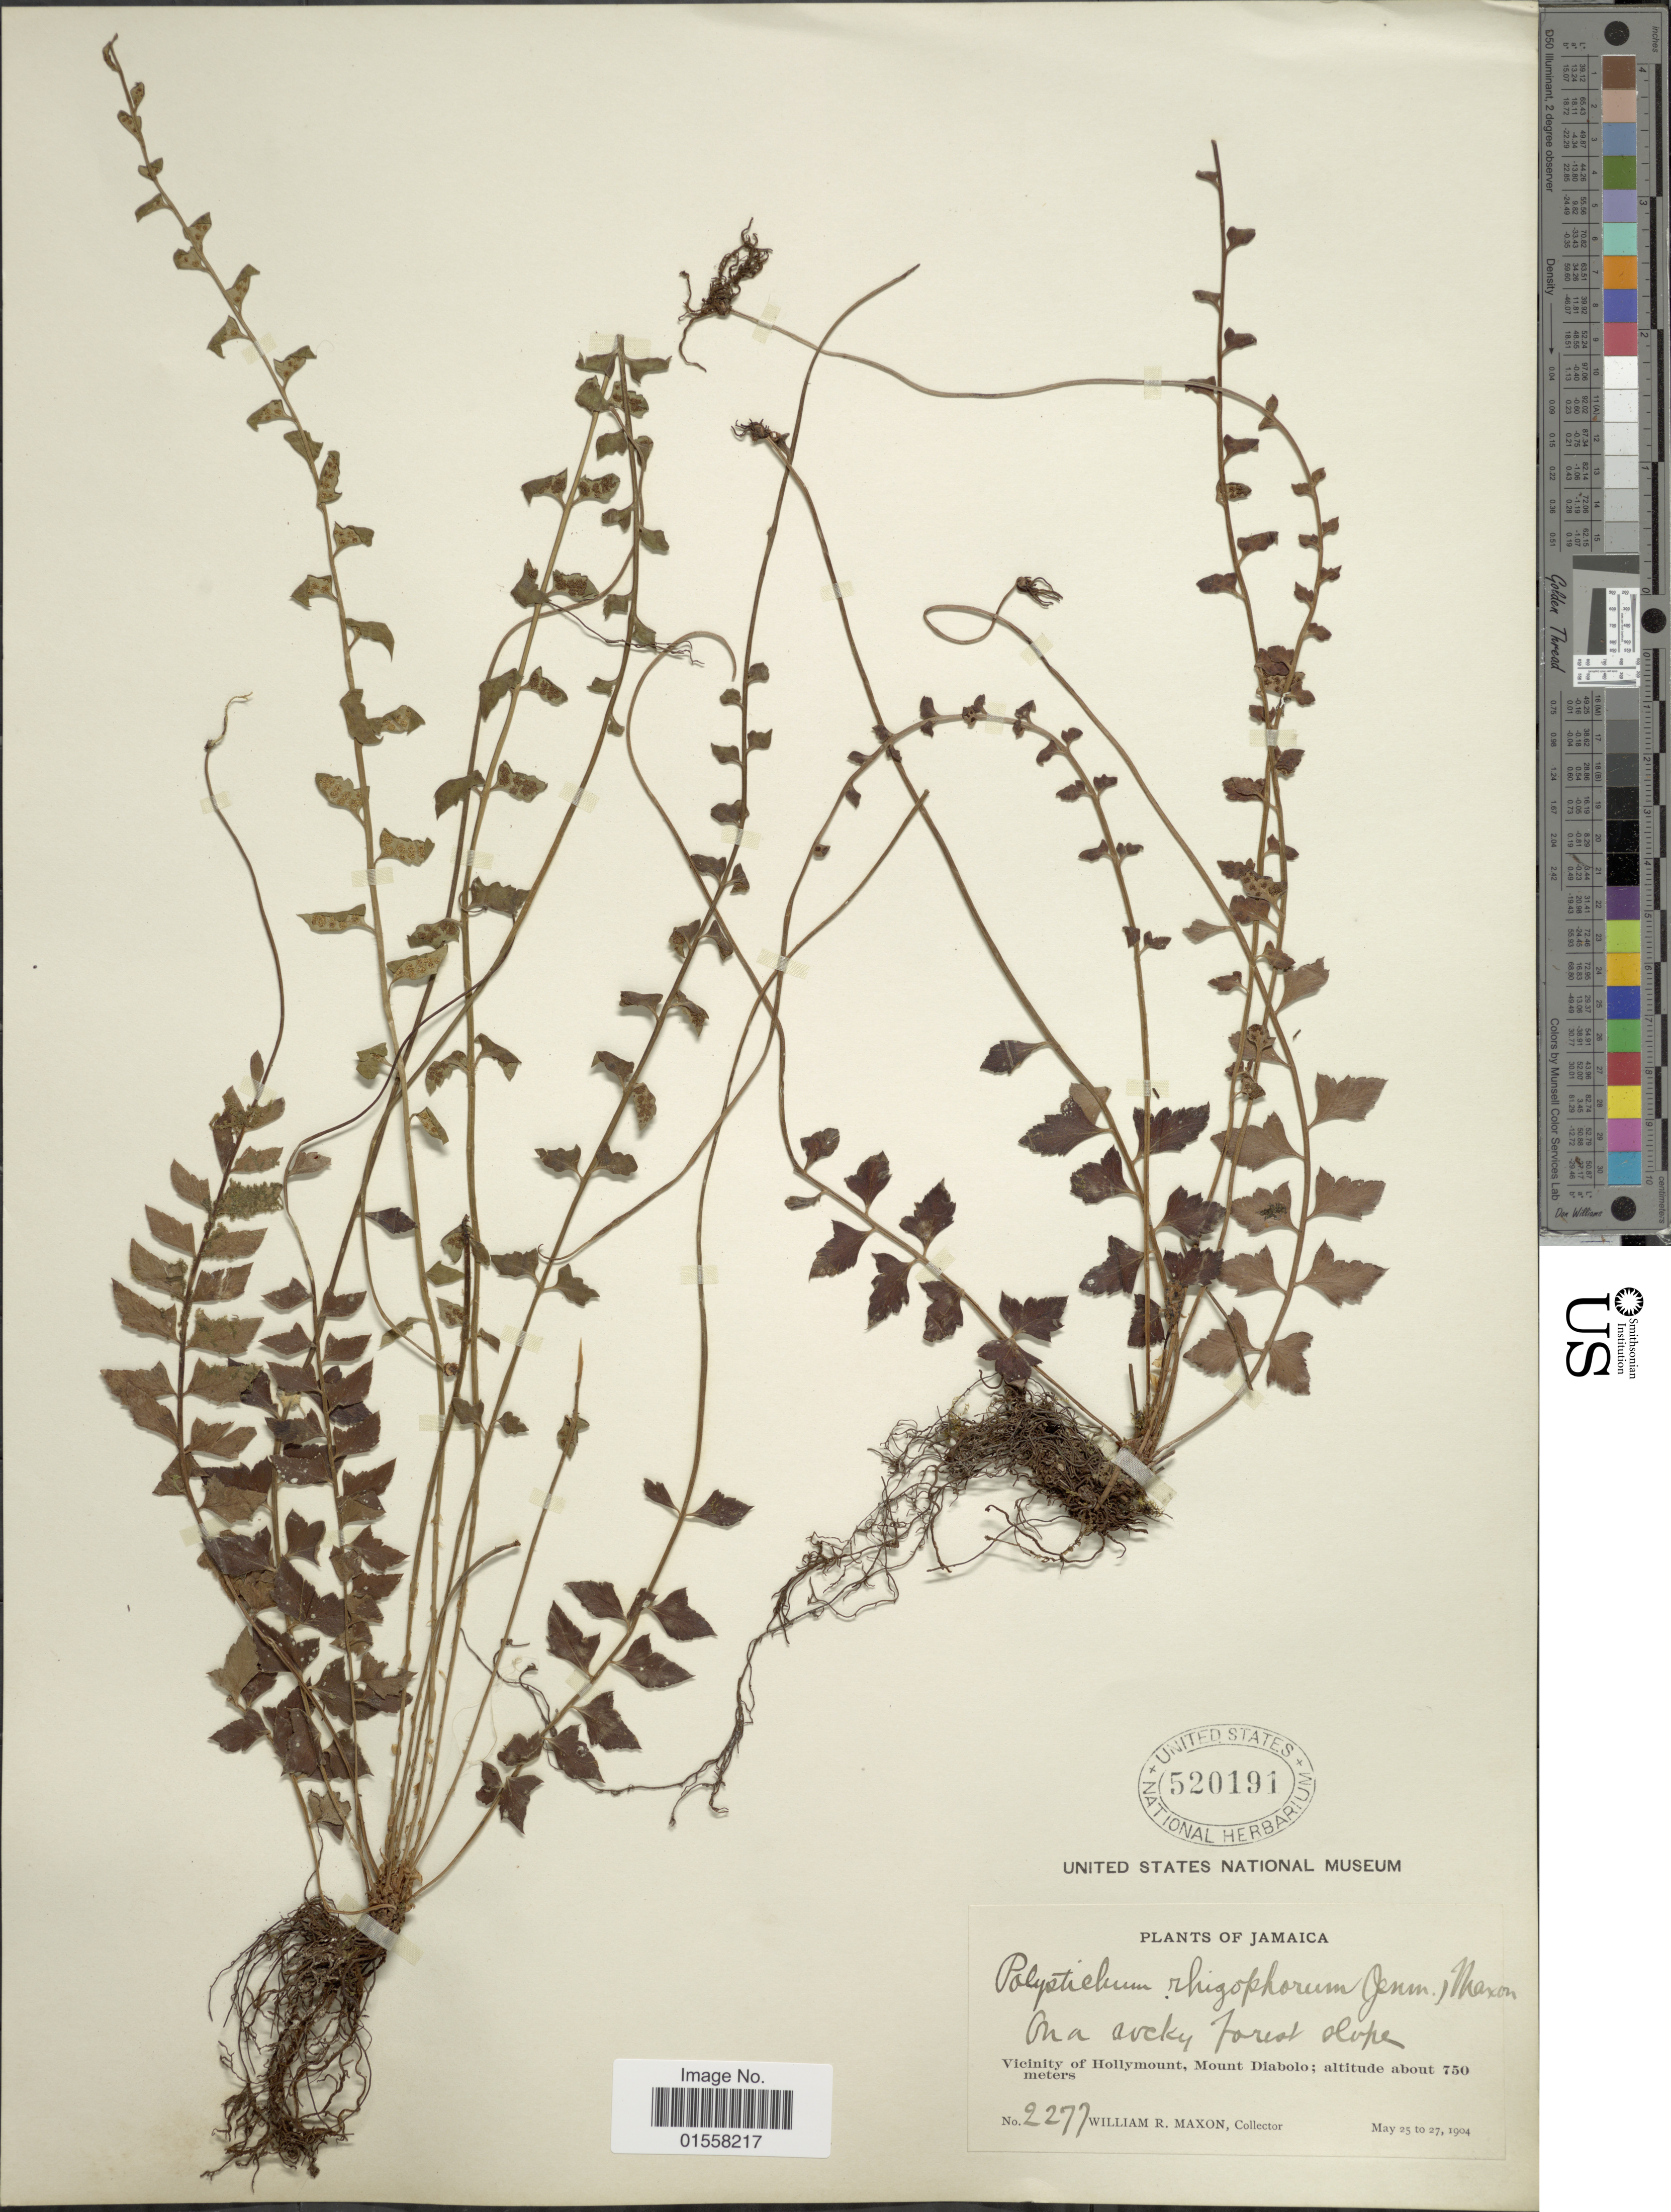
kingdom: Plantae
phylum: Tracheophyta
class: Polypodiopsida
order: Polypodiales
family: Dryopteridaceae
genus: Polystichum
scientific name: Polystichum rhizophorum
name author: (Jenman) Maxon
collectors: W. R. Maxon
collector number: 2277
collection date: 1904-05-25/1904-05-27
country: Jamaica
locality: Jamaica. Vicinity of Hollymount, Mount Diablo.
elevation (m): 750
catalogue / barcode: US 520191